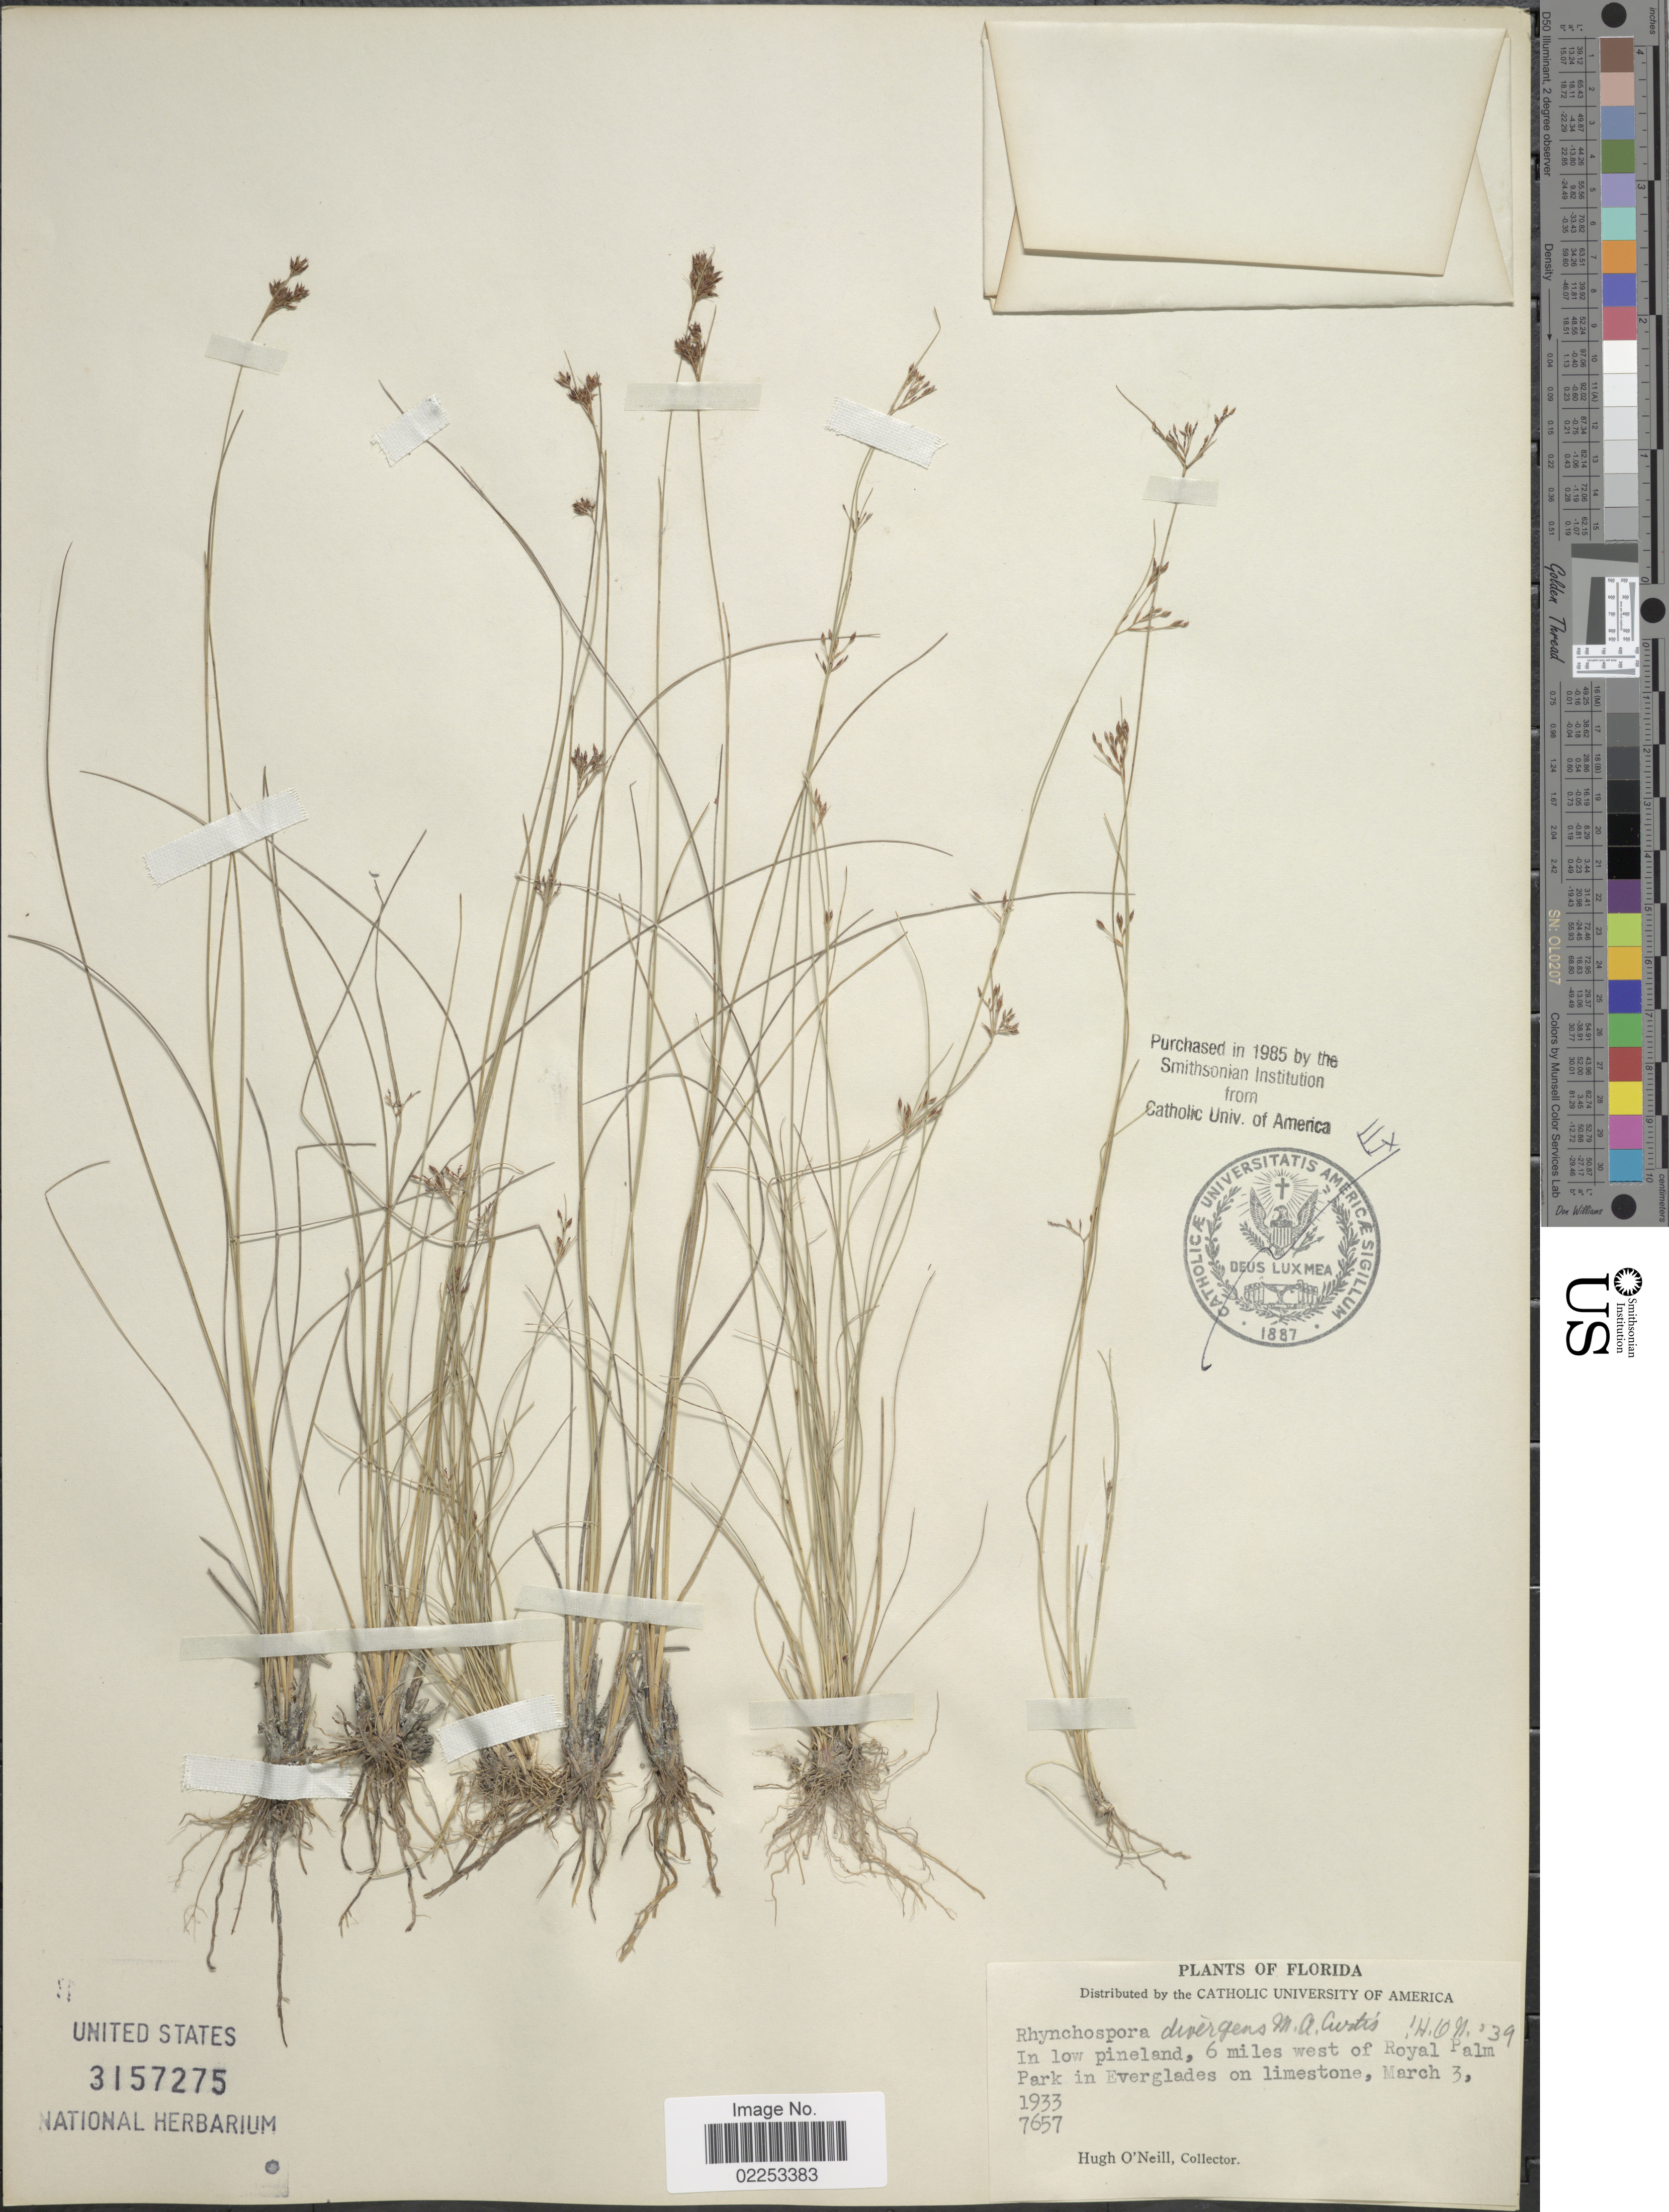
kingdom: Plantae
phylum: Tracheophyta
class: Liliopsida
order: Poales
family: Cyperaceae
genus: Rhynchospora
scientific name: Rhynchospora divergens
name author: Chapm. ex M.A. Curtis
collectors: H. O'Neill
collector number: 7657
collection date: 1933-03-03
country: United States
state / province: Florida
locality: In low pineland, 6 miles west of Royal Palm Park in Everglades on limestone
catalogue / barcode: US 3157275